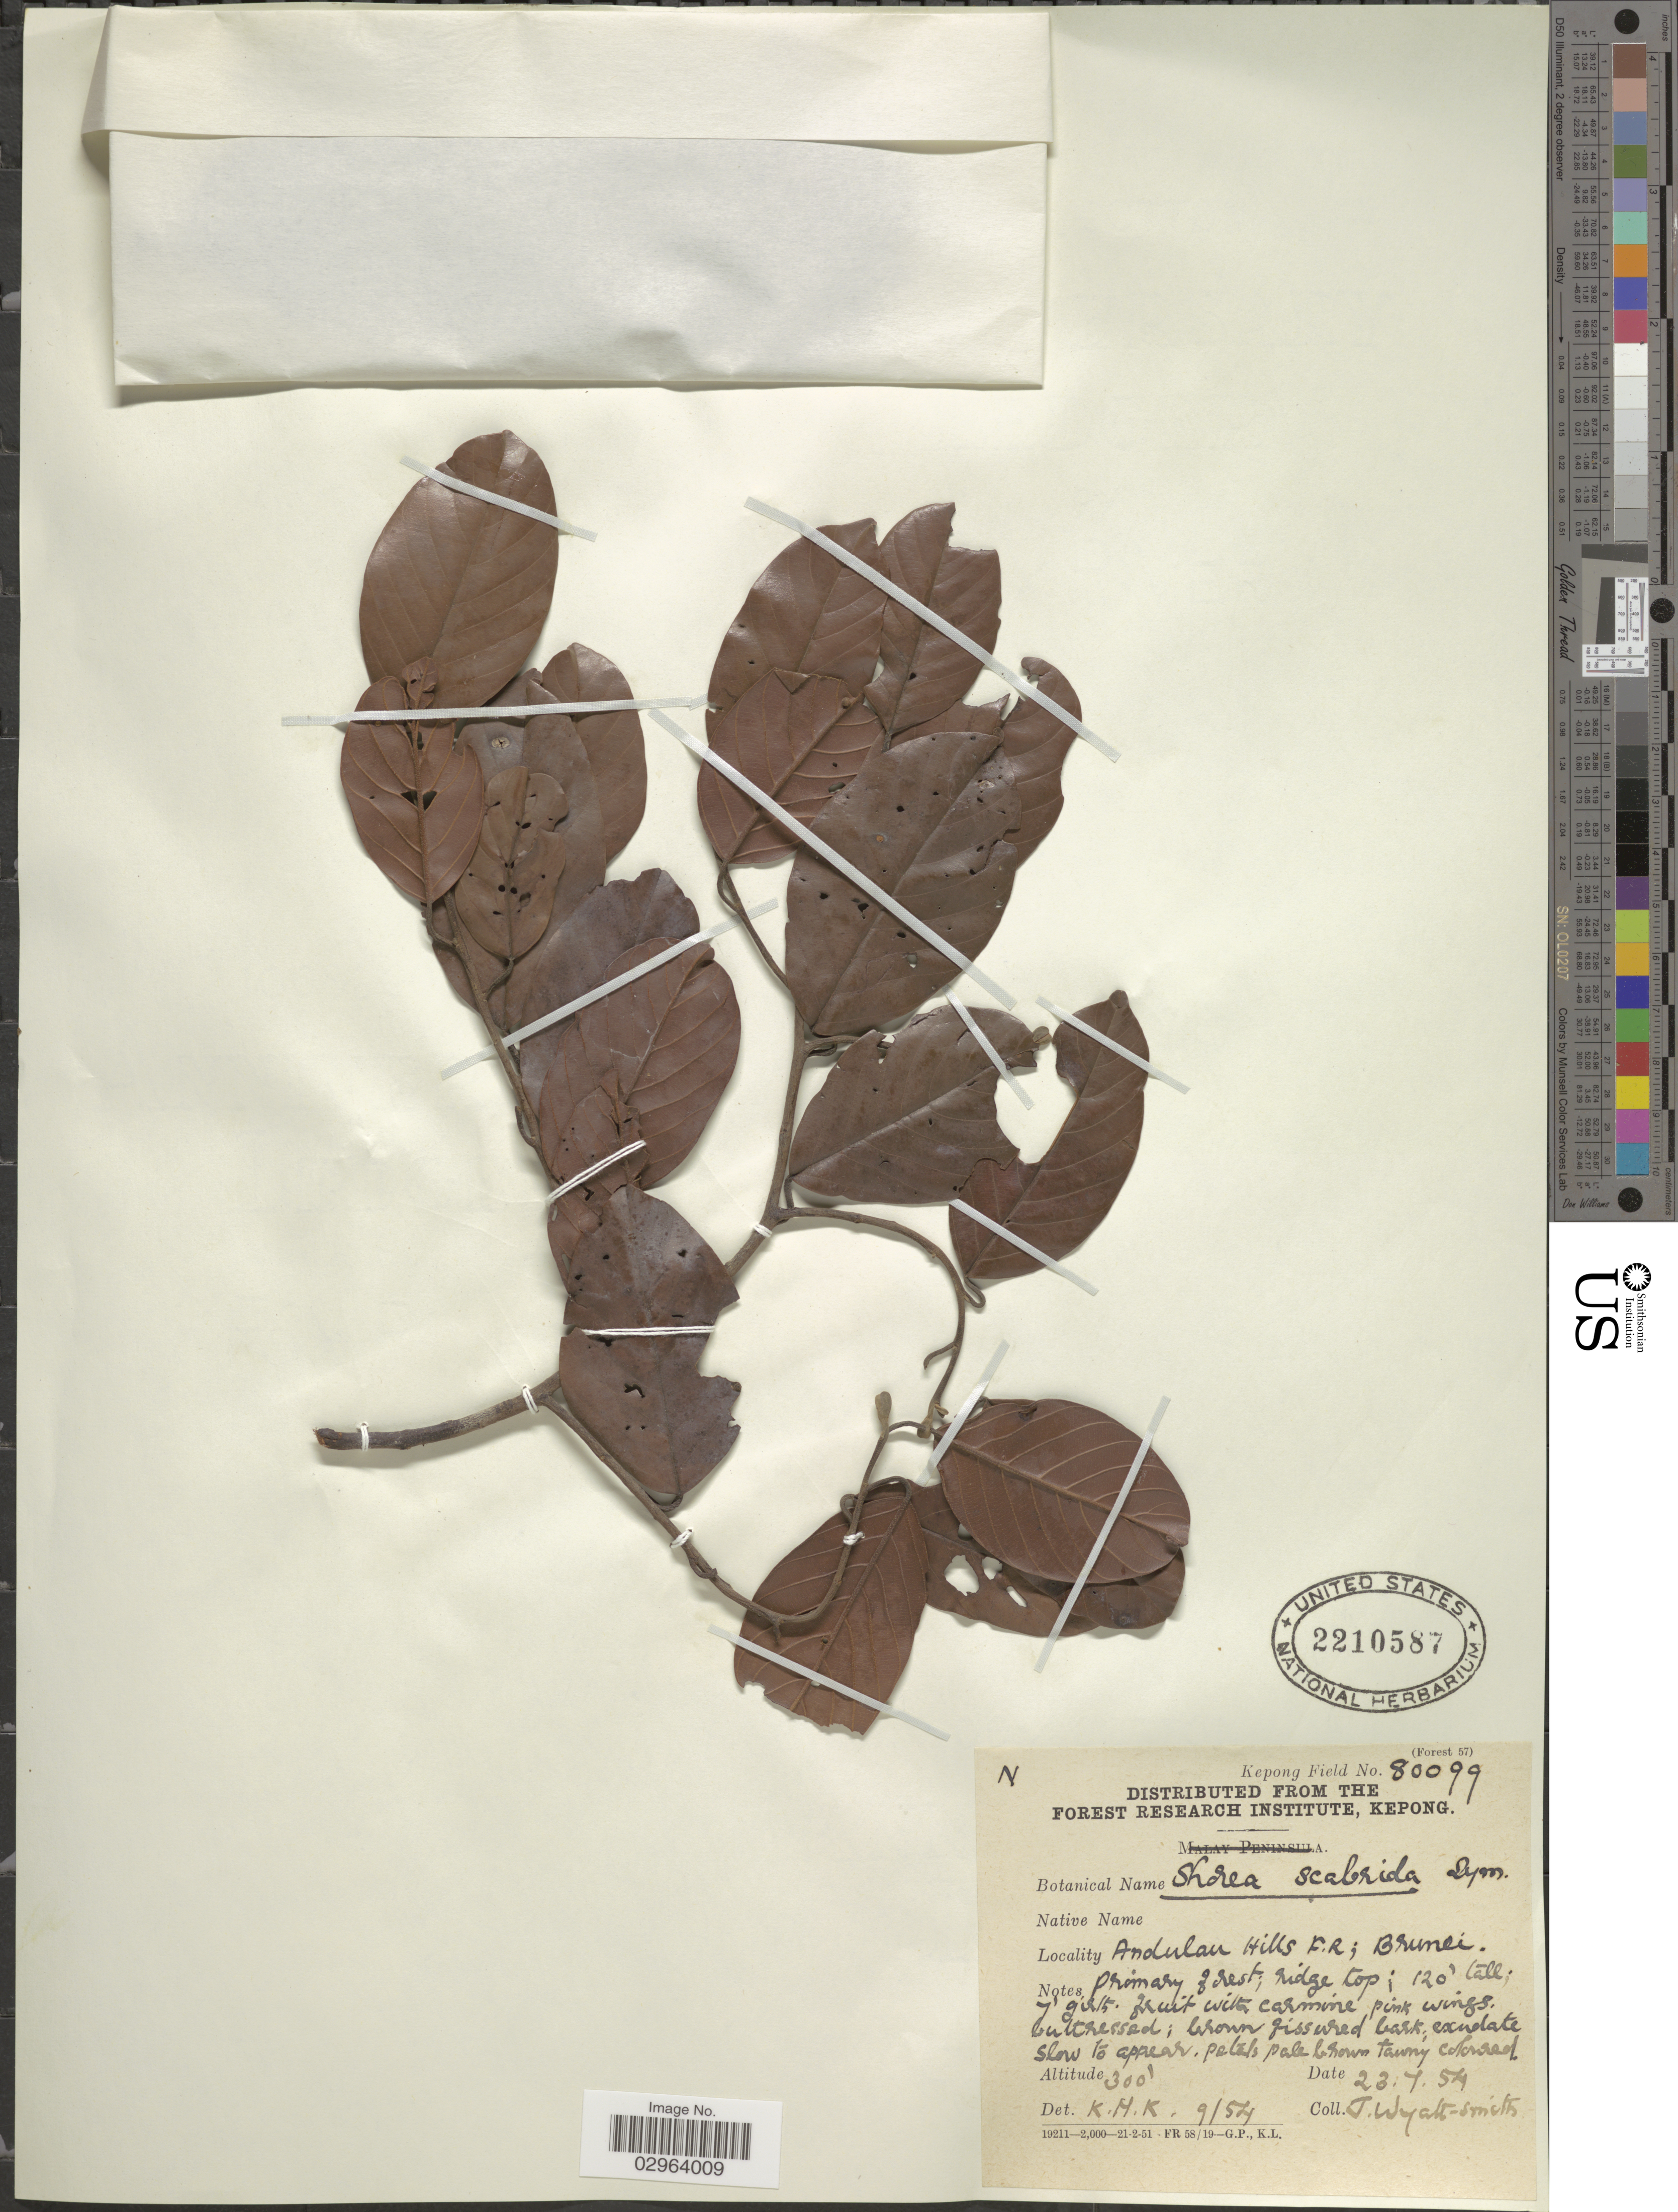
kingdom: Plantae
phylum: Tracheophyta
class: Magnoliopsida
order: Malvales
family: Dipterocarpaceae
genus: Rubroshorea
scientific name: Rubroshorea scabrida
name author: (Symington) P.S. Ashton & J. Heck.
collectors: J. Wyatt-Smith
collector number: Kepong Field 80099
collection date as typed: Transcribed d/m/y: 23/7/54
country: Brunei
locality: Andulan Hills F.R.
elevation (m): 91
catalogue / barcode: US 2210587